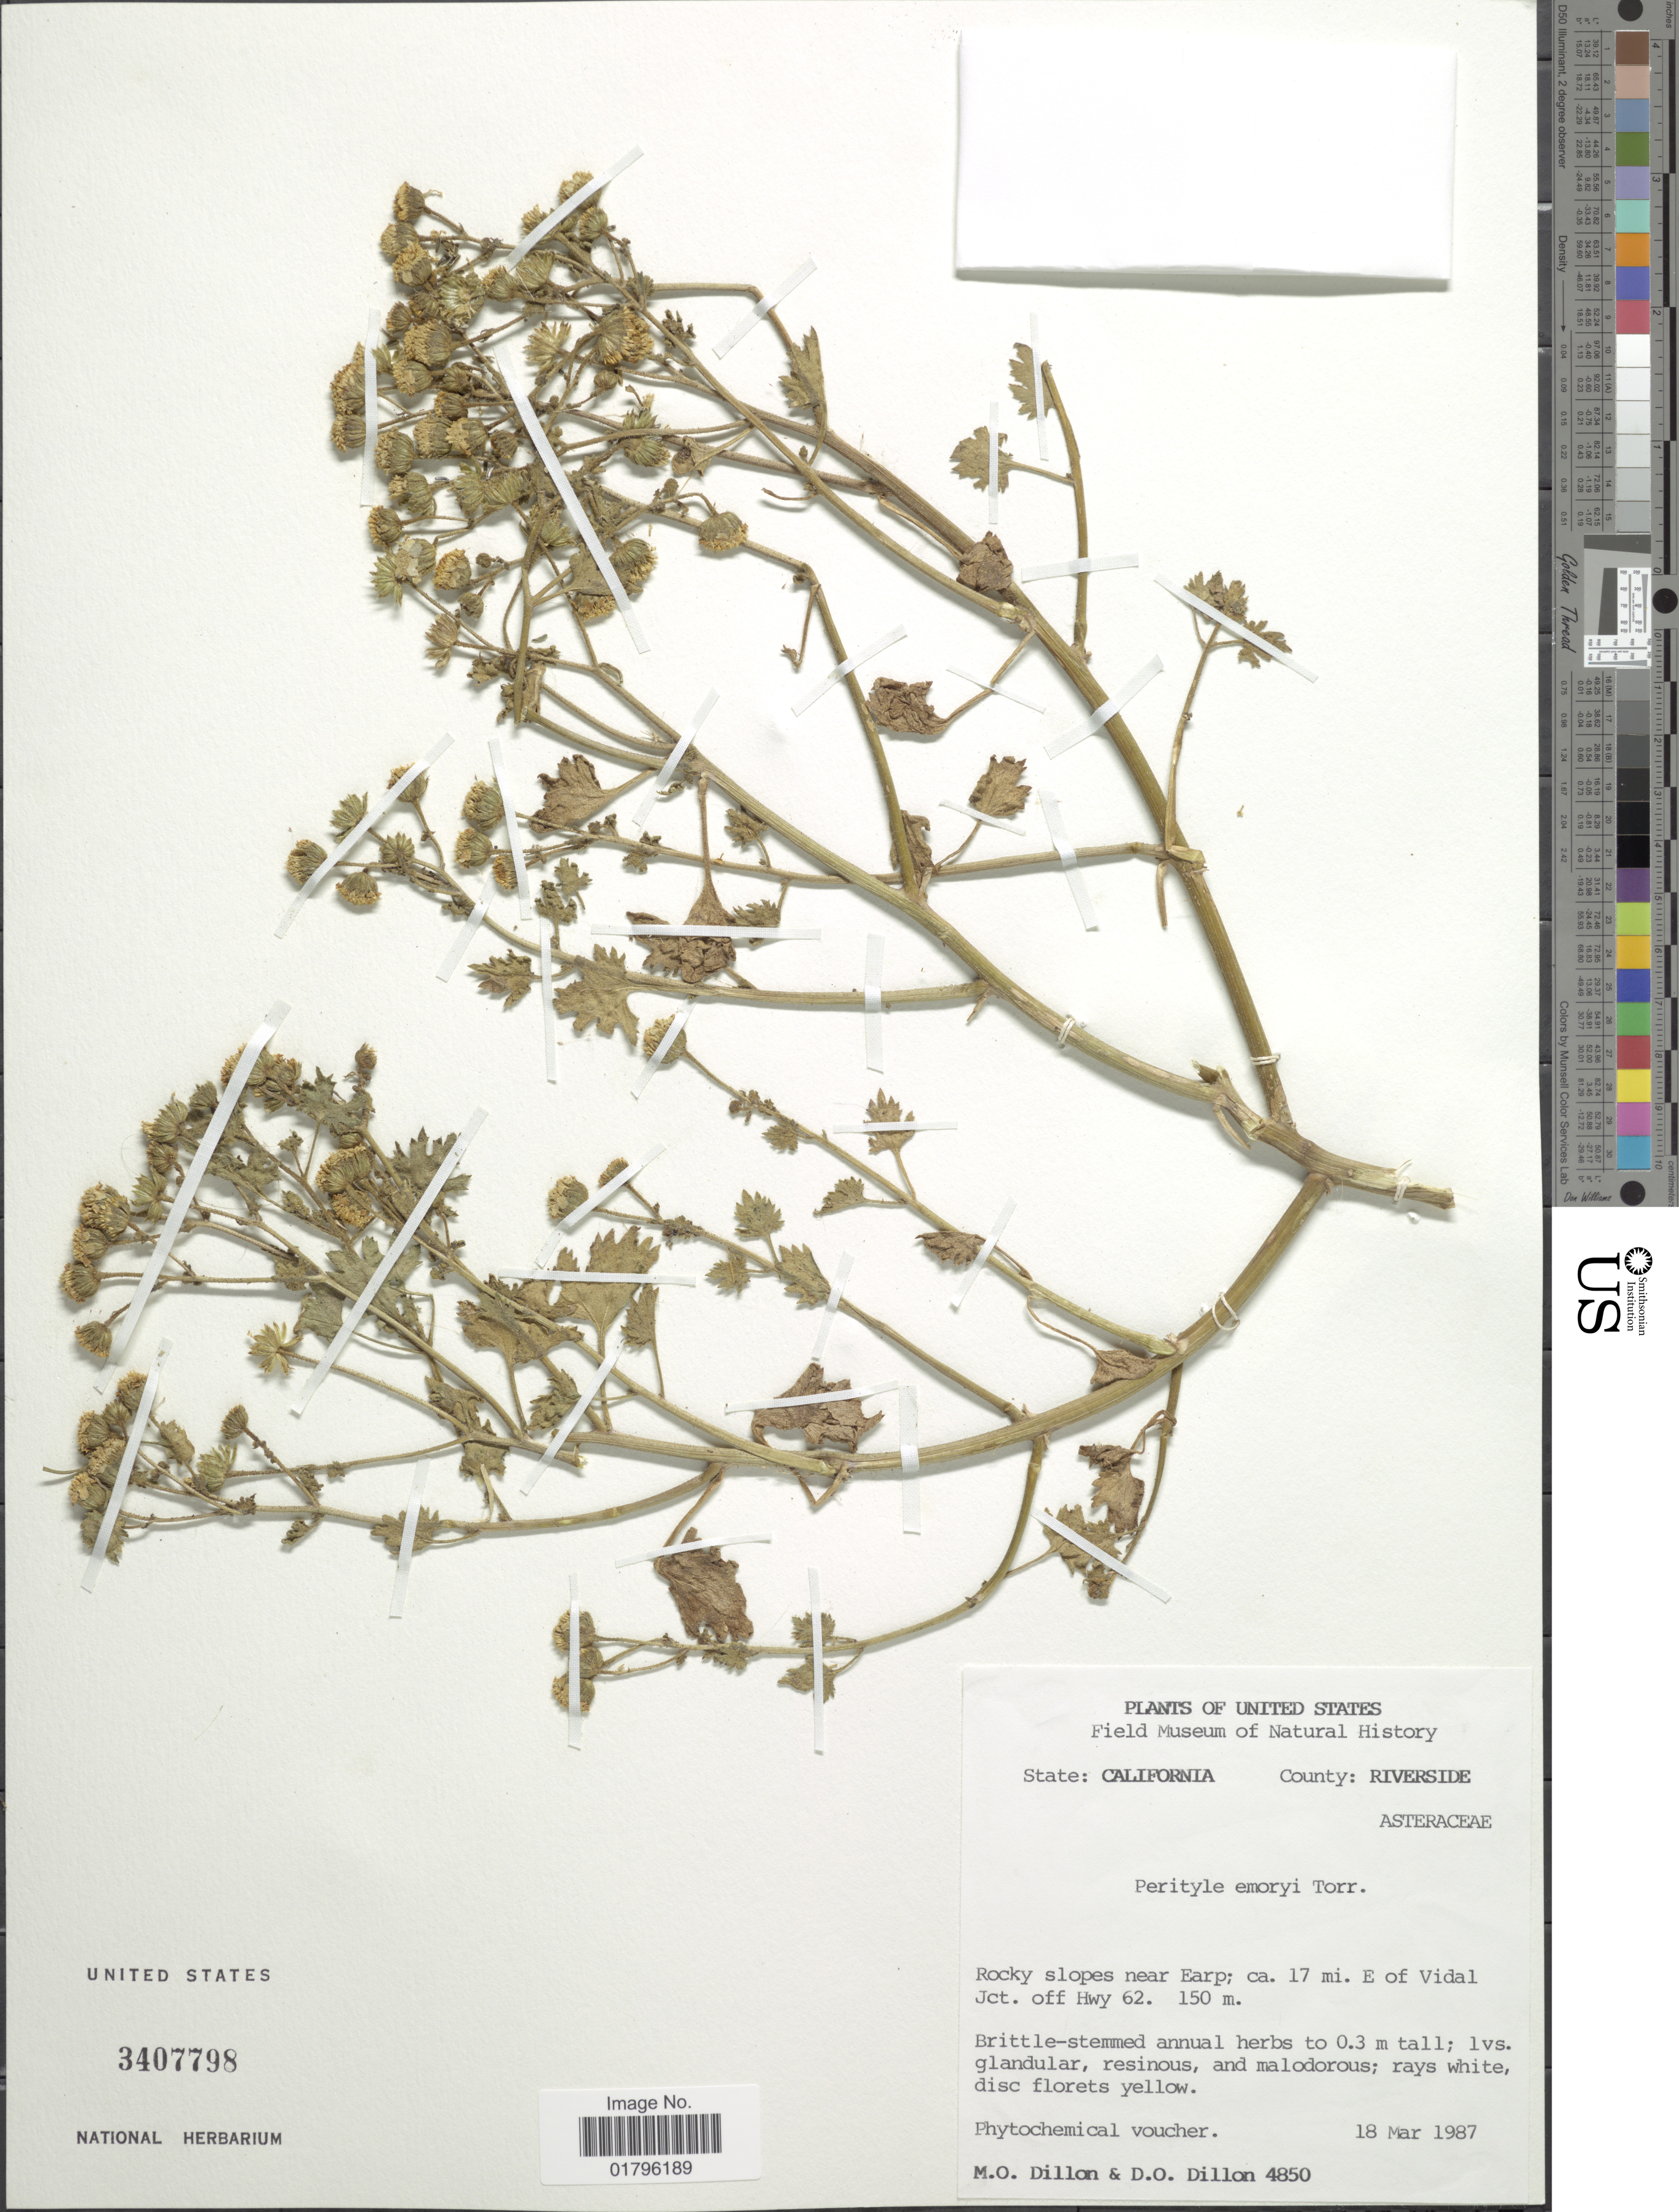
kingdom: Plantae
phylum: Tracheophyta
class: Magnoliopsida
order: Asterales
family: Asteraceae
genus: Perityle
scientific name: Perityle emoryi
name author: Torr.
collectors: M. O. Dillon & D. Dillon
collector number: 4850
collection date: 1987-03-18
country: United States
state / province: California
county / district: Riverside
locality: County: Riverside. Near Earp; ca. 17 mi. E. of Vidal Jct. off Hwy 62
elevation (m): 150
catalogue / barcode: US 3407798